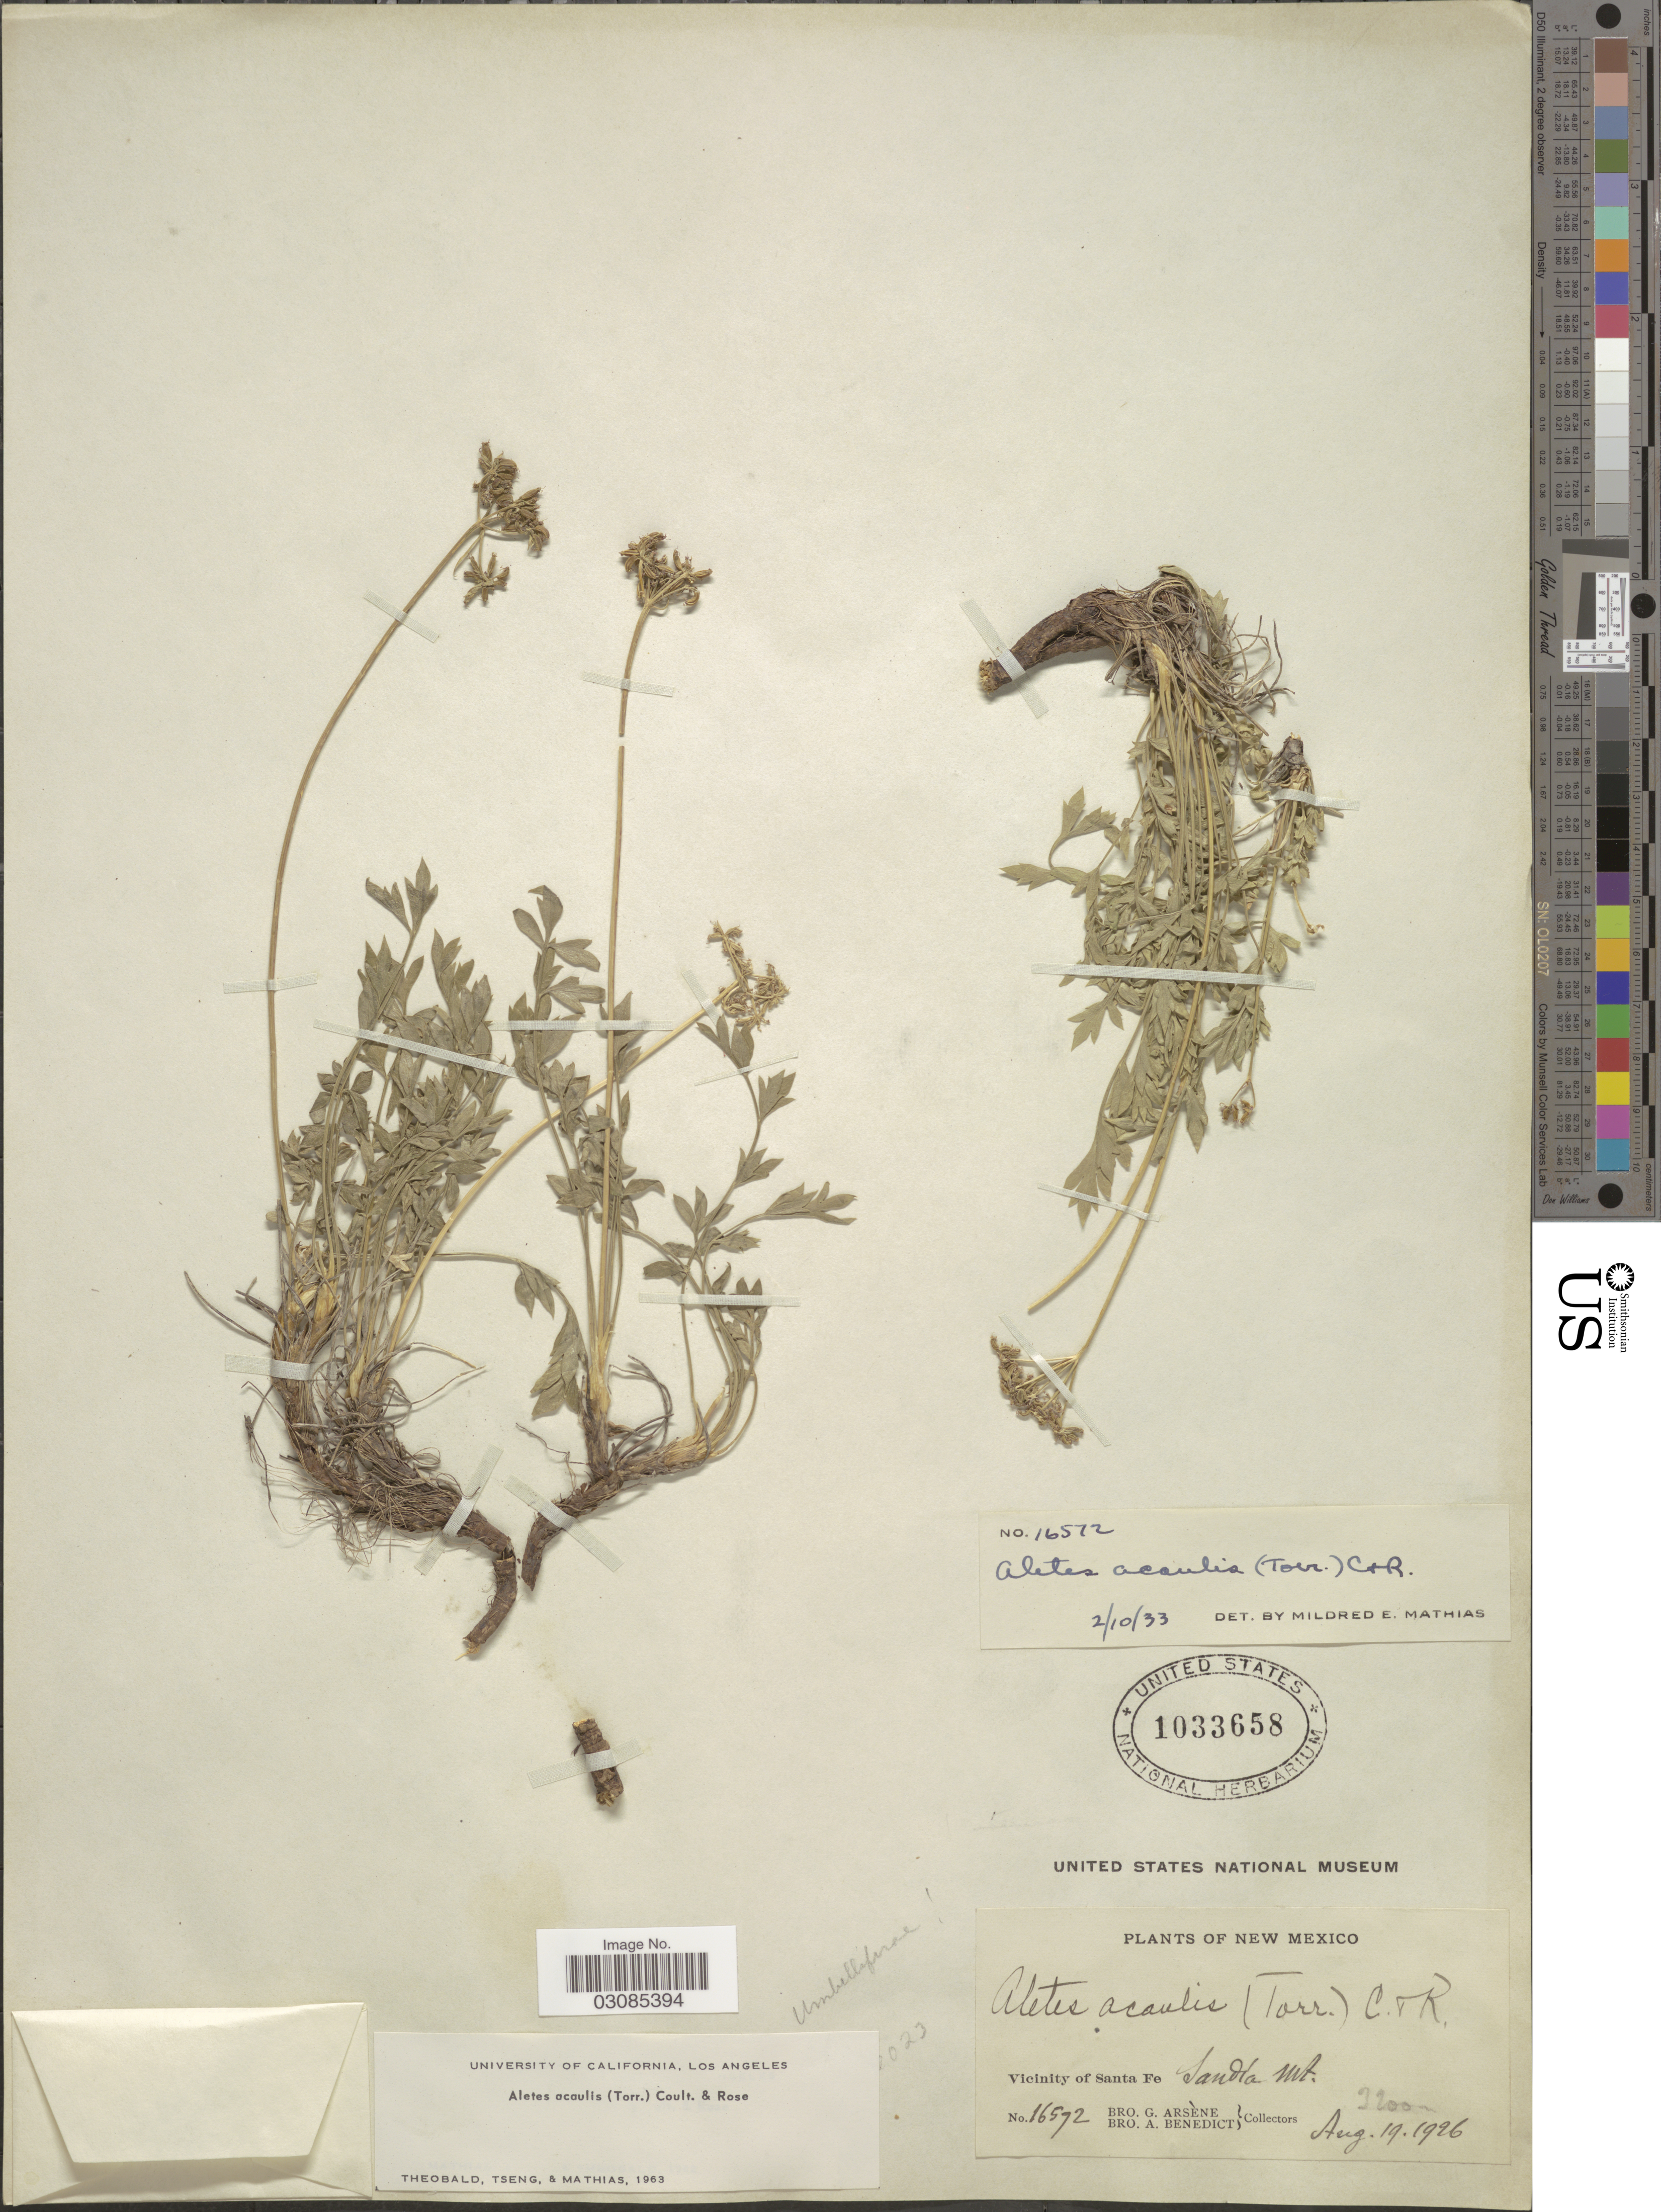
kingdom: Plantae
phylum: Tracheophyta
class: Magnoliopsida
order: Apiales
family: Apiaceae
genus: Aletes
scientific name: Aletes acaulis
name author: (Torr.) J.M. Coult. & Rose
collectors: Bro. G. Arsène & Bro. A. Benedict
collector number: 16592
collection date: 1926-08-19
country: United States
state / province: New Mexico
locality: Vicinity of Santa Fe. Santa Mt.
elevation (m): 3200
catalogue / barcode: US 1033658